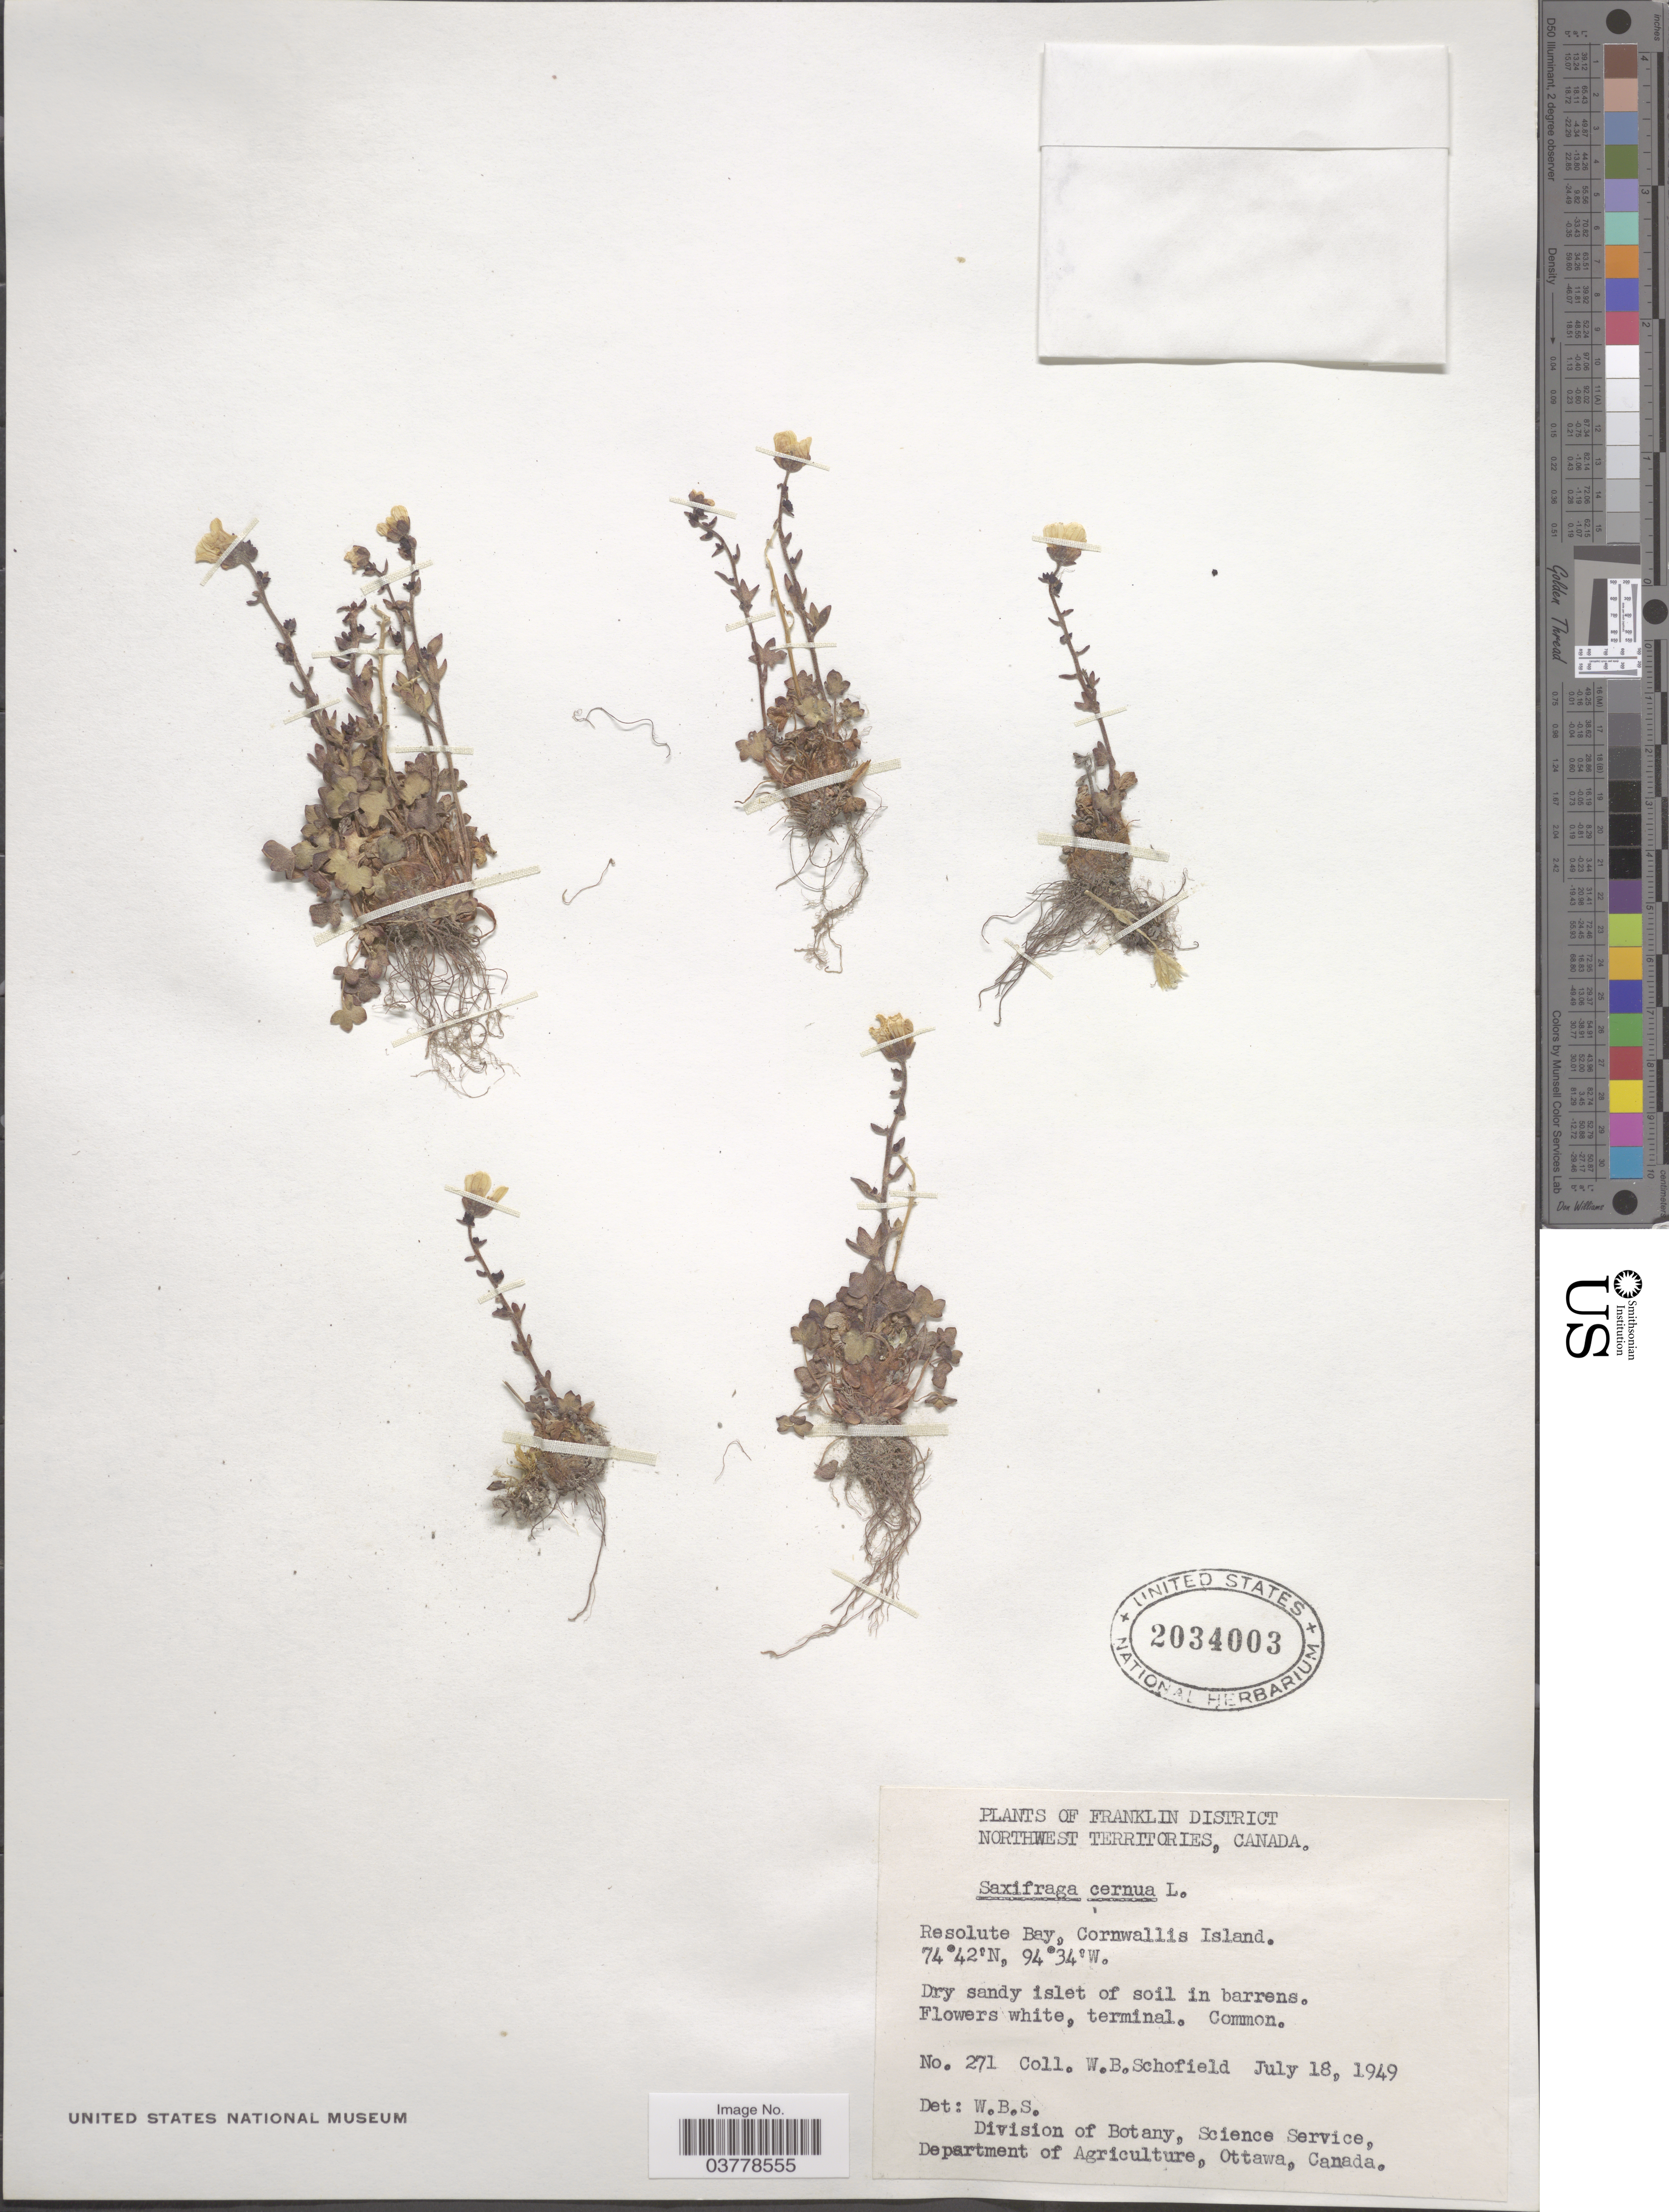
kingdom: Plantae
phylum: Tracheophyta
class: Magnoliopsida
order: Saxifragales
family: Saxifragaceae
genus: Saxifraga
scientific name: Saxifraga cernua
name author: L.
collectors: W. Schofield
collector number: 271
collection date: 1949-07-18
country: Canada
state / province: Northwest Territories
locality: Franklin District. Resolute Bay, Cornwallis Island.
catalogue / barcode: US 2034003